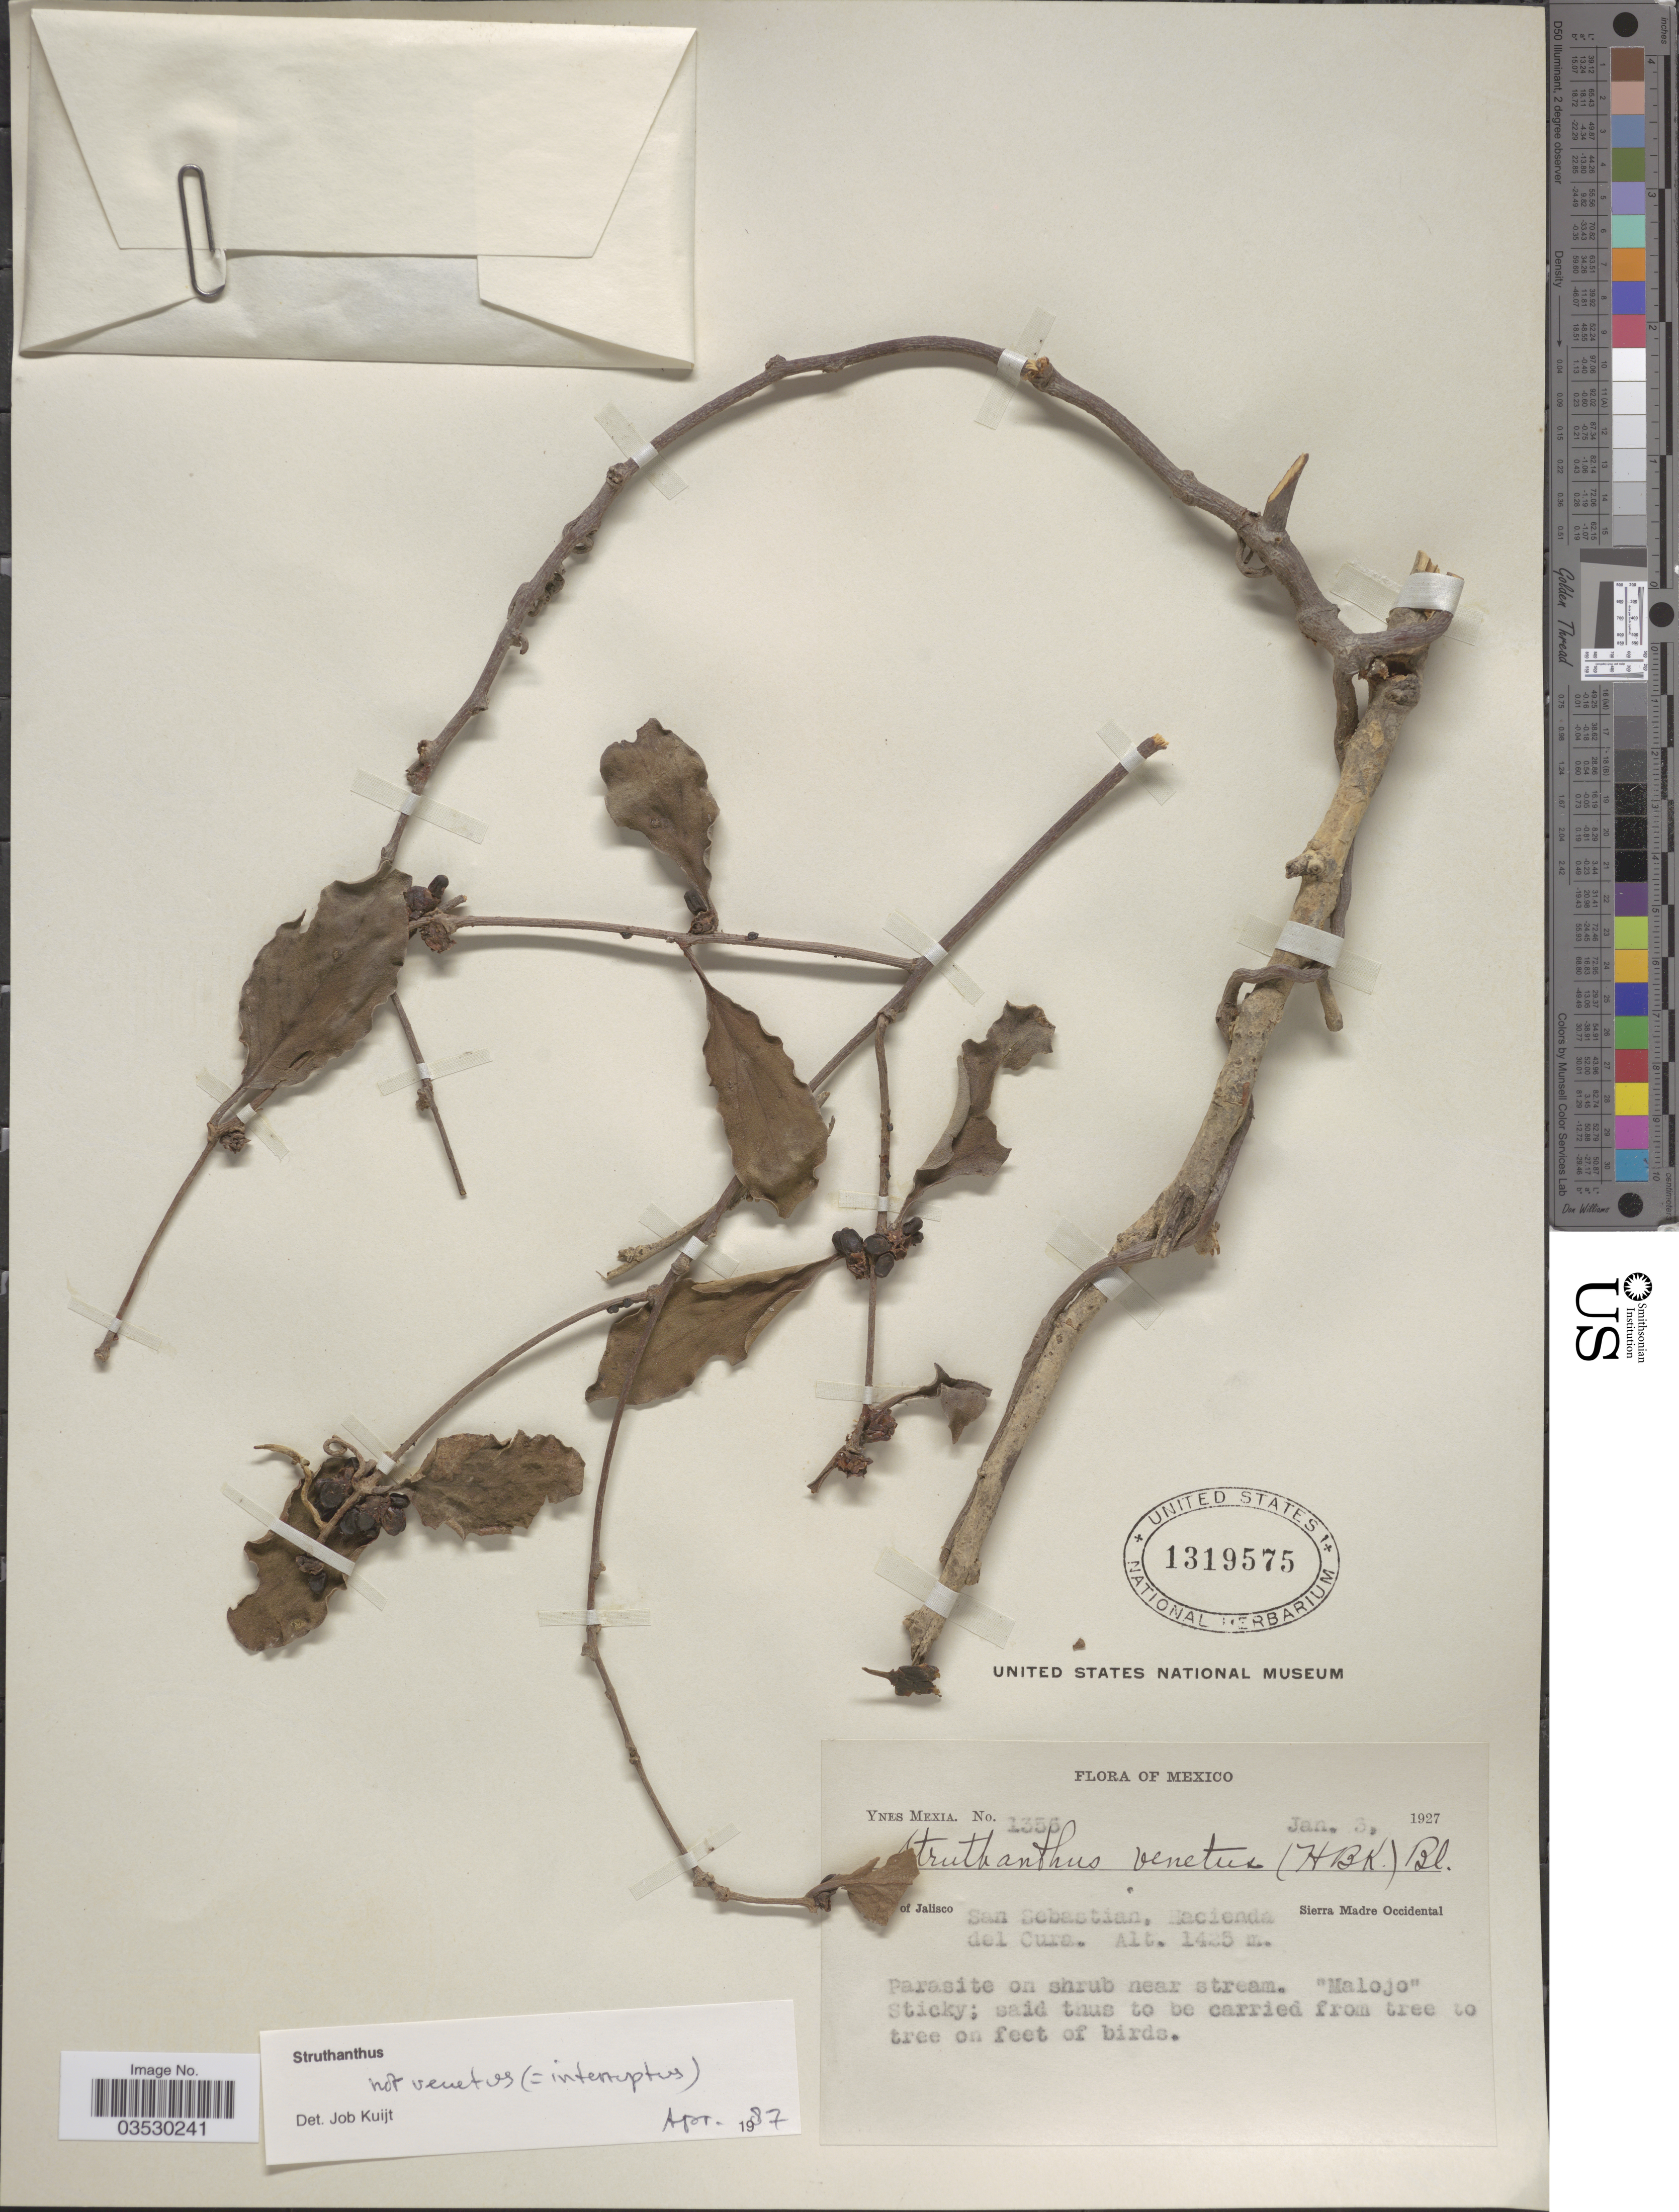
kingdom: Plantae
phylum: Tracheophyta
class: Magnoliopsida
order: Santalales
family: Loranthaceae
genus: Struthanthus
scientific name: Struthanthus venetus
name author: (Kunth) Blume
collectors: Y. Mexia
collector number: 1356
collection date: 1927-01-03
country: Mexico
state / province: Jalisco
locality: San Sebastian, Hacienda del Cura. Sierra Madre Occidental.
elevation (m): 1425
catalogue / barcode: US 1319575